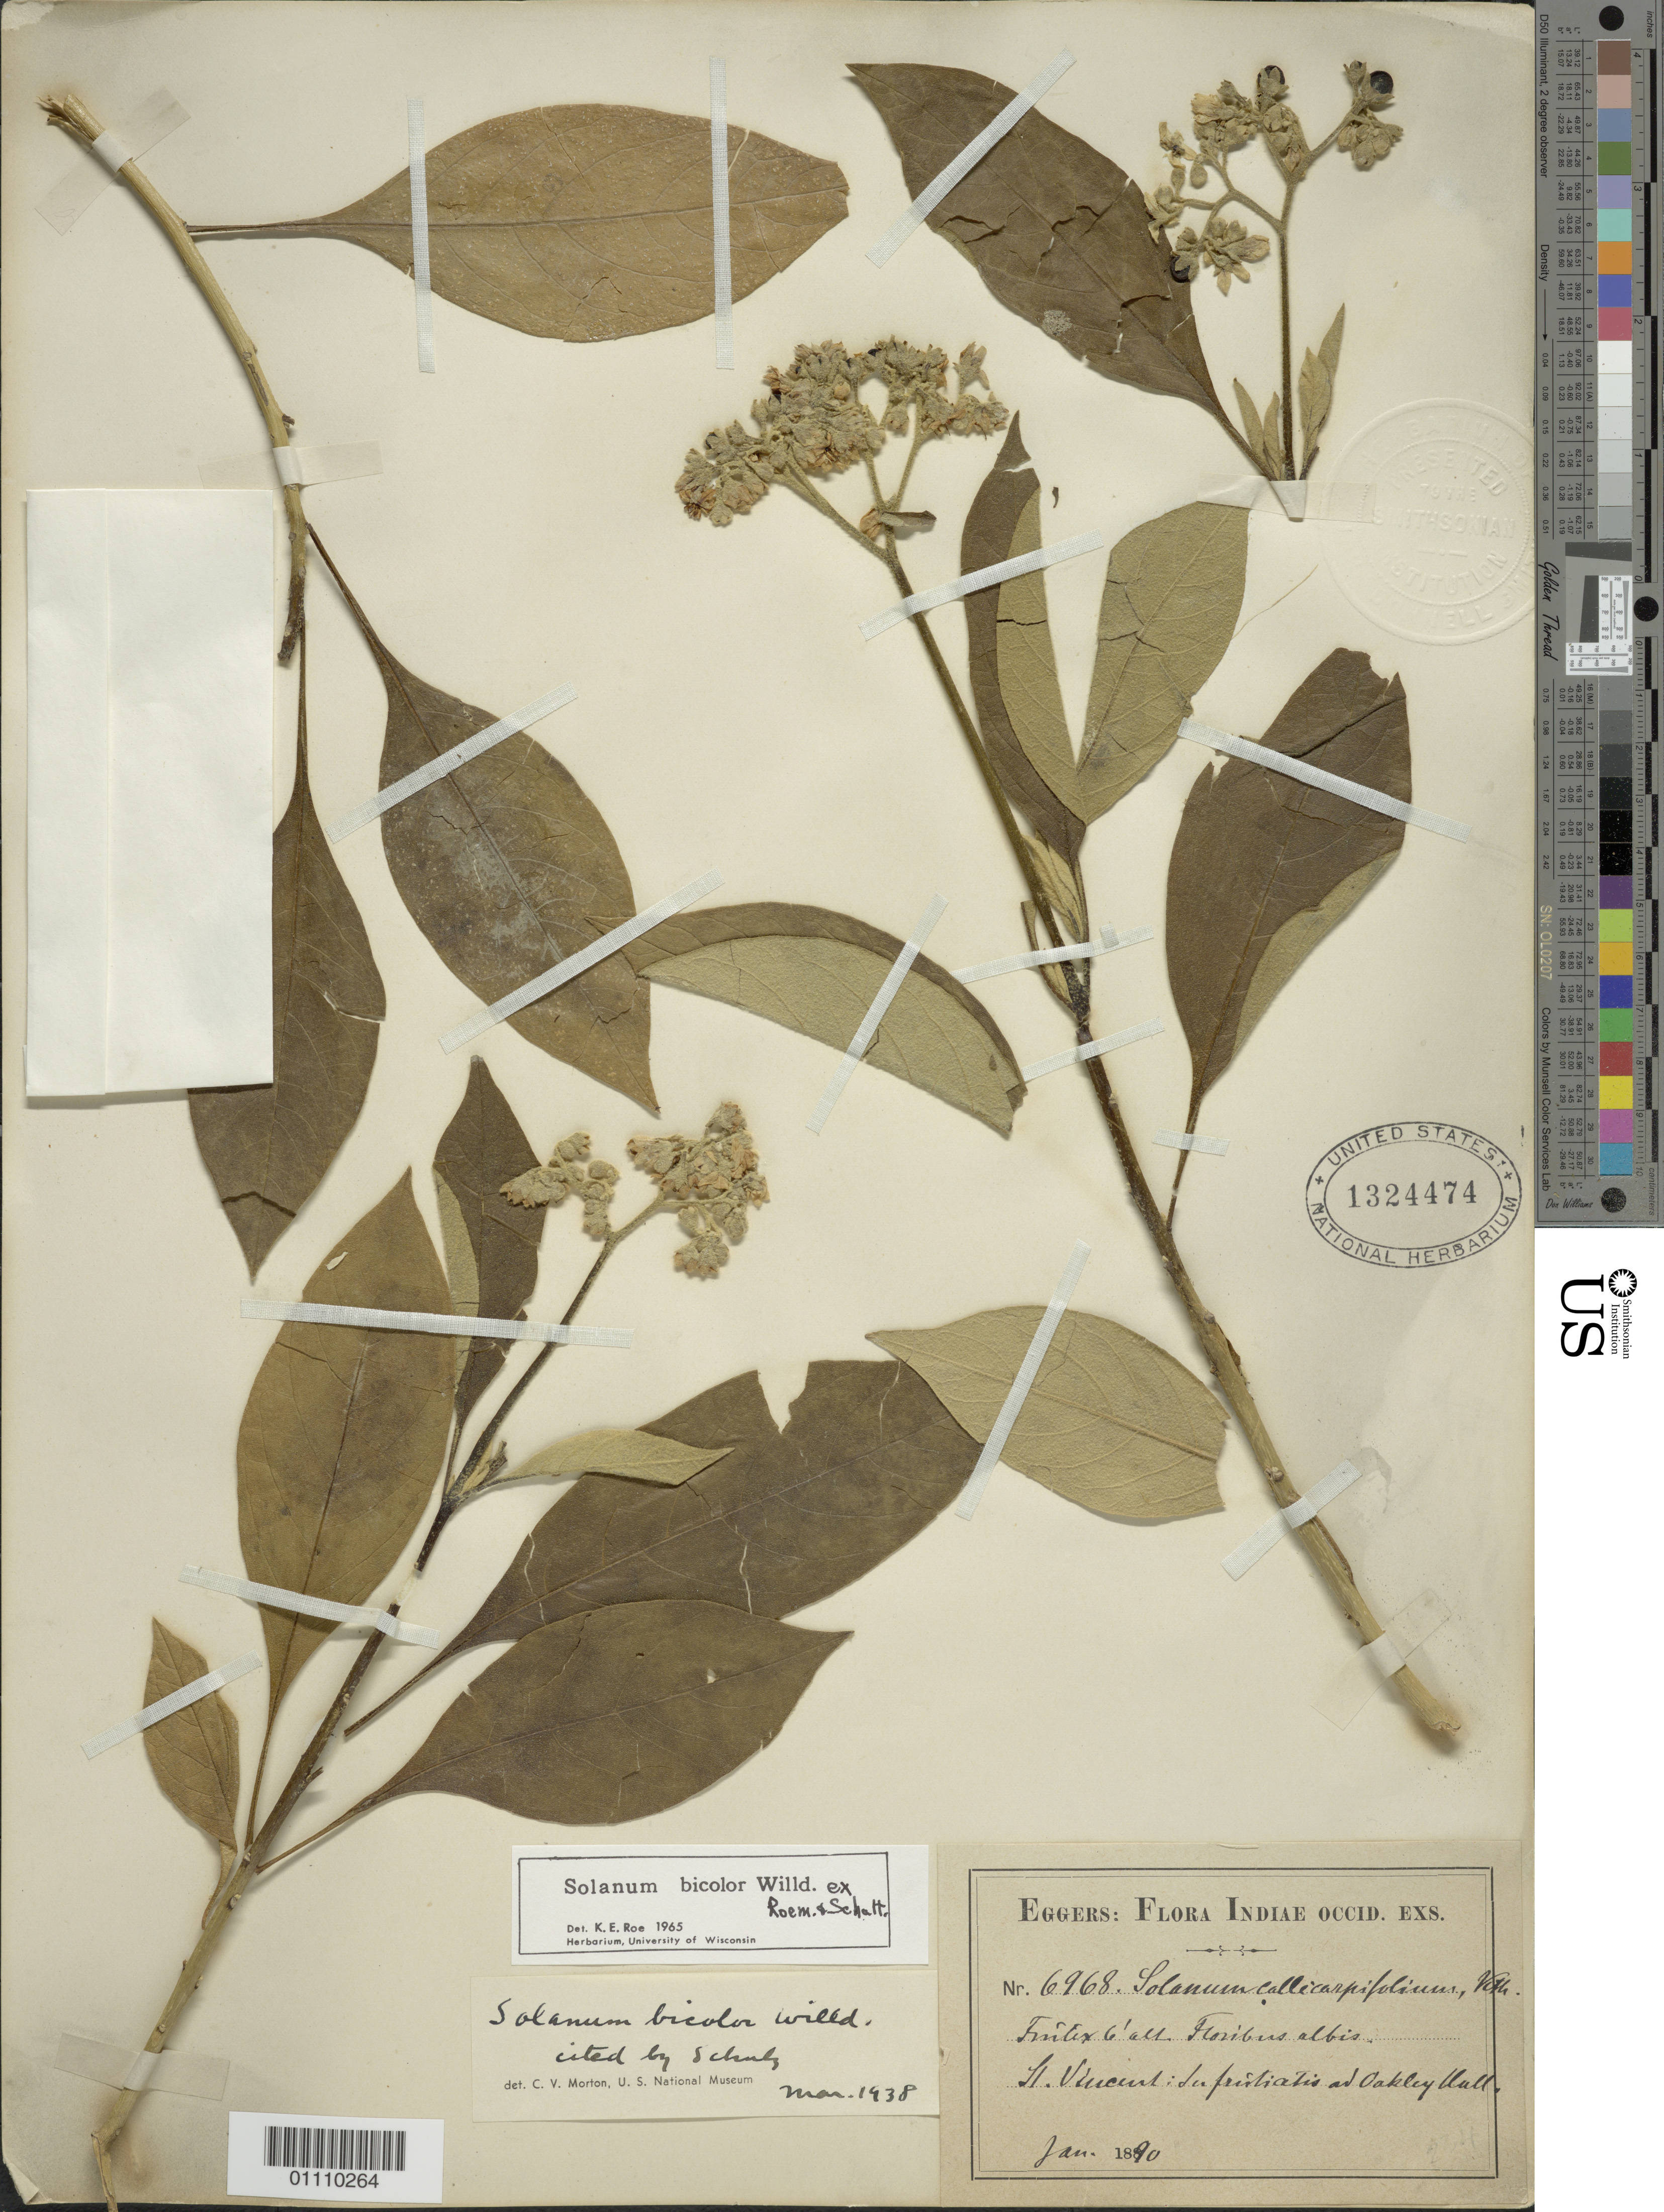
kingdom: Plantae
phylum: Tracheophyta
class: Magnoliopsida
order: Solanales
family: Solanaceae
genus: Solanum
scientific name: Solanum bicolor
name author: Willd. ex Roem. & Schult.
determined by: Roe, K.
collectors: H. F. A. von Eggers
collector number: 6968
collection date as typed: Jan 1890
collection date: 1890-01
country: St. Vincent - Grenadines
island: St. Vincent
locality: Oakley Hall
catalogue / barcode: US 1324474